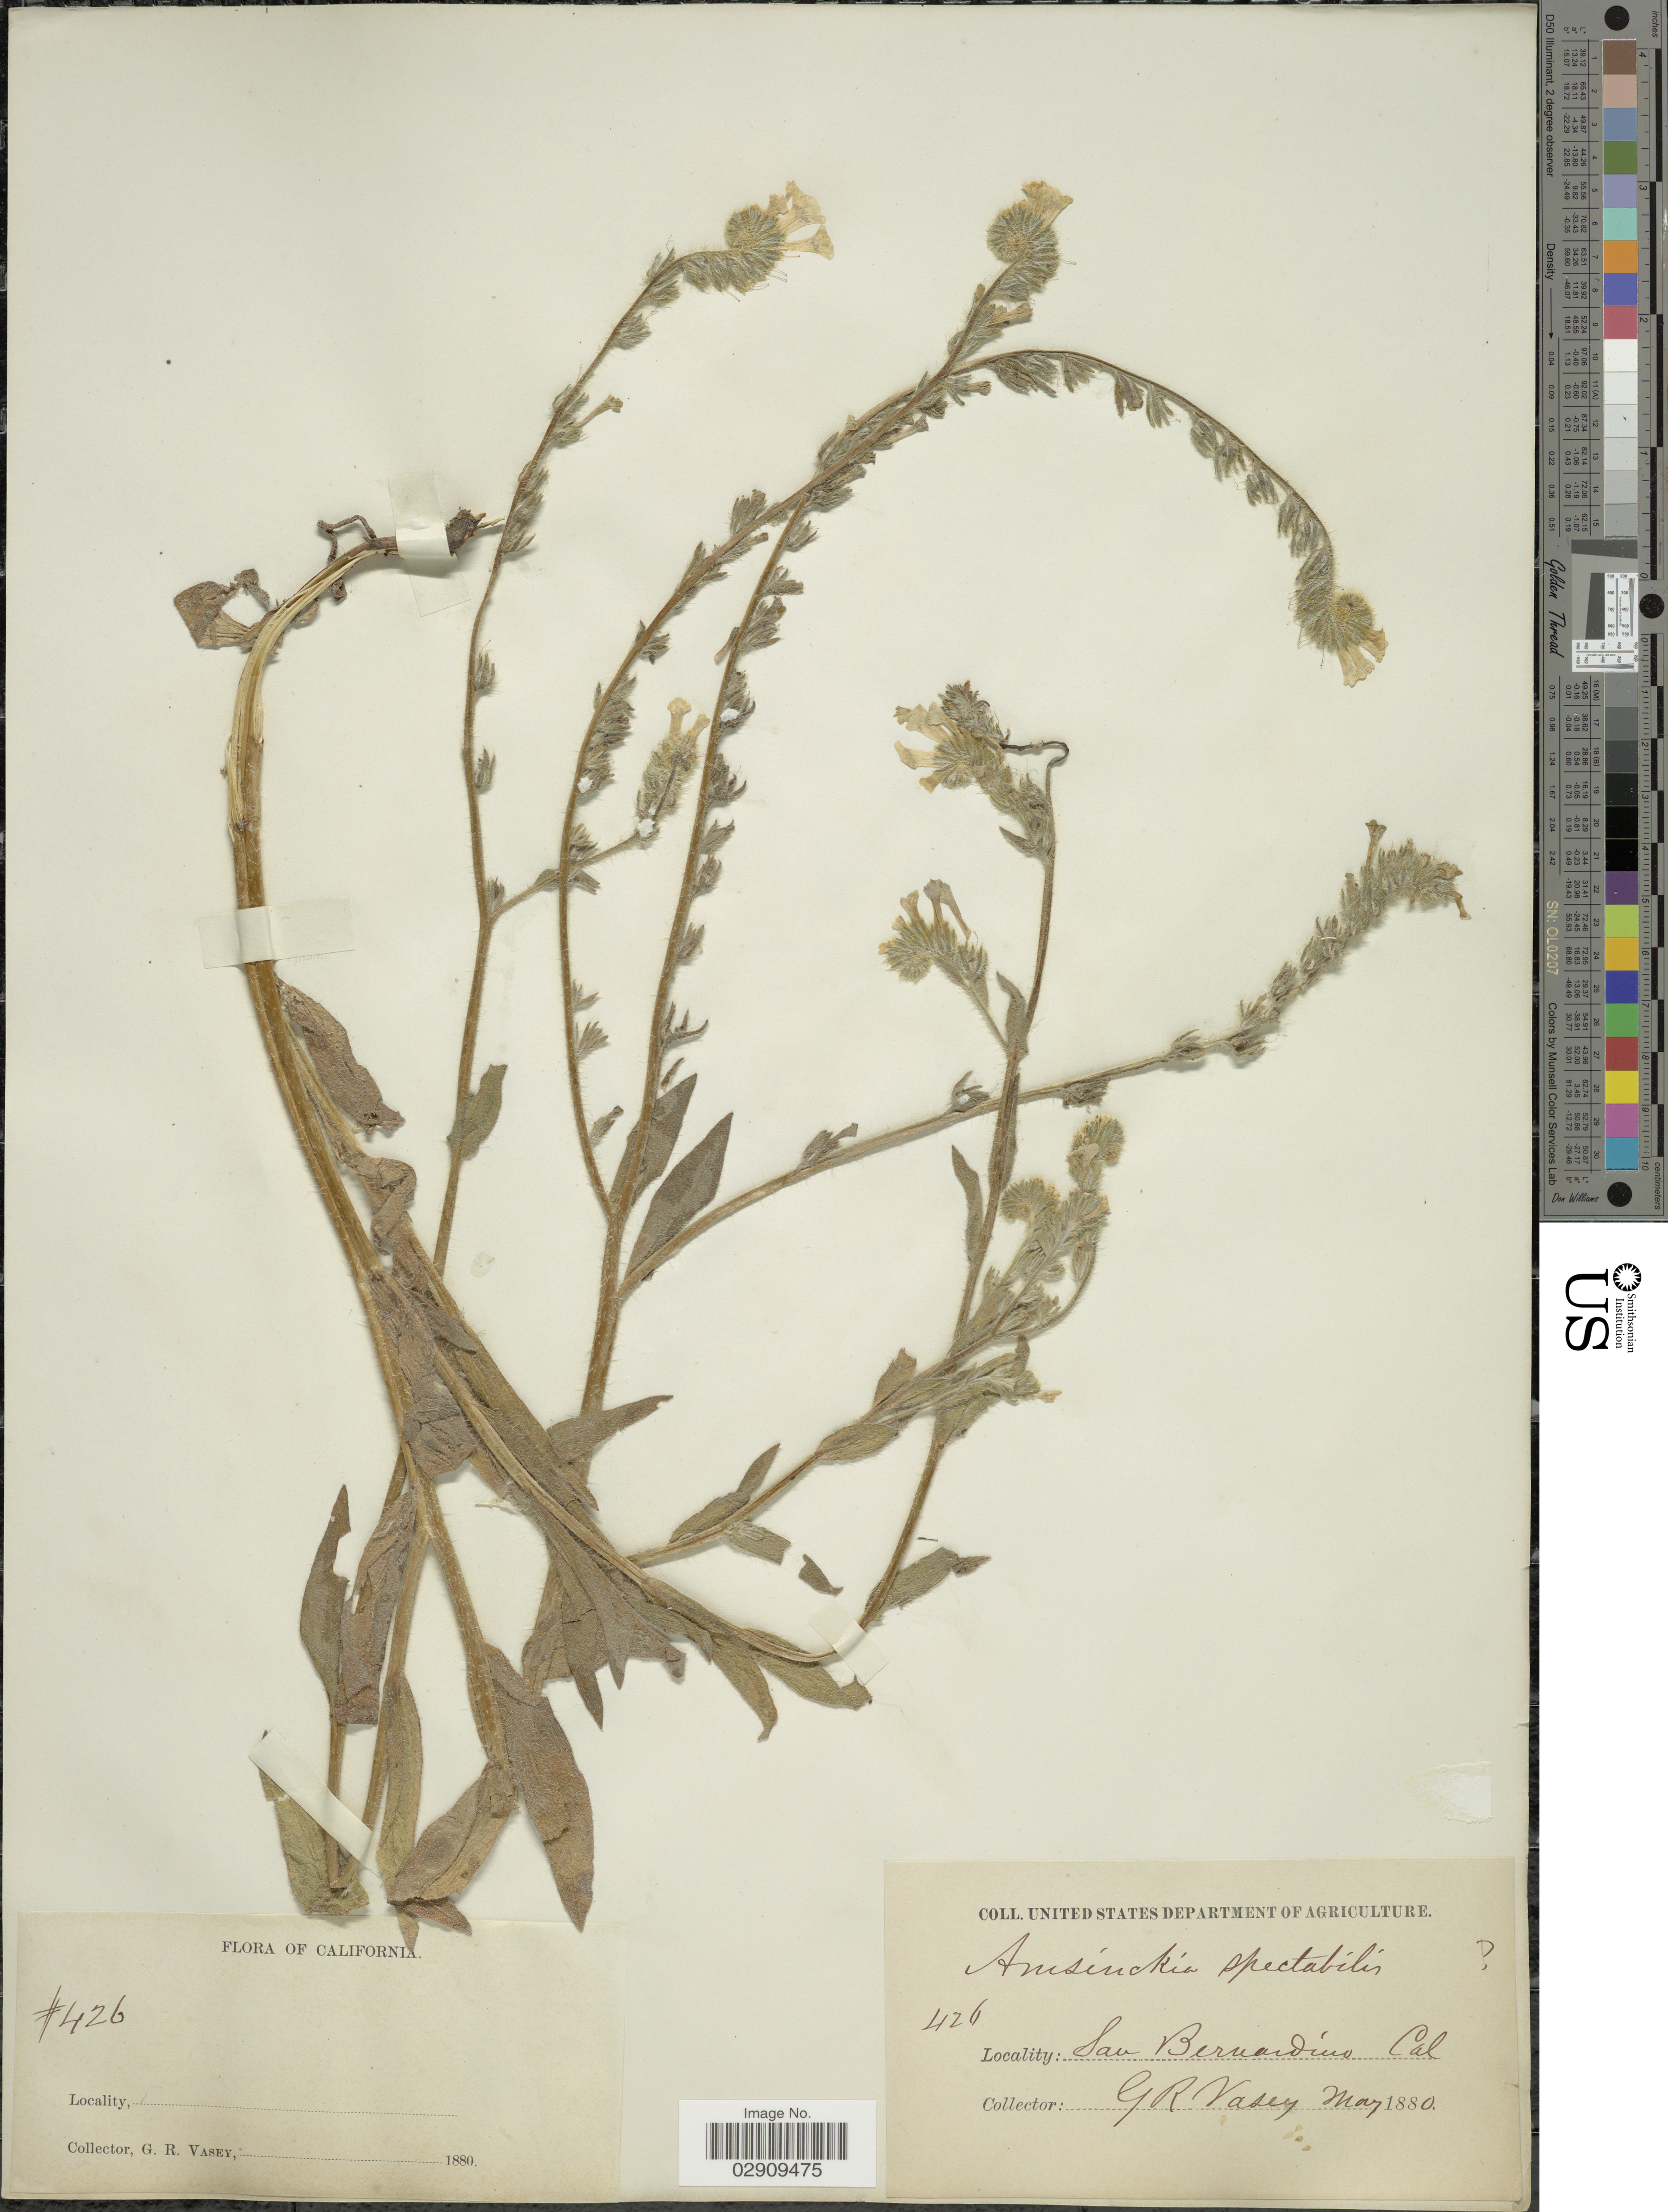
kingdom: Plantae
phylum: Tracheophyta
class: Magnoliopsida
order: Boraginales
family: Boraginaceae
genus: Amsinckia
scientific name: Amsinckia spectabilis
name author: Fisch. & C.A. Mey.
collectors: G. R. Vasey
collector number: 426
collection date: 1880-05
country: United States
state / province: California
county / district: San Bernardino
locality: San Bernardino.